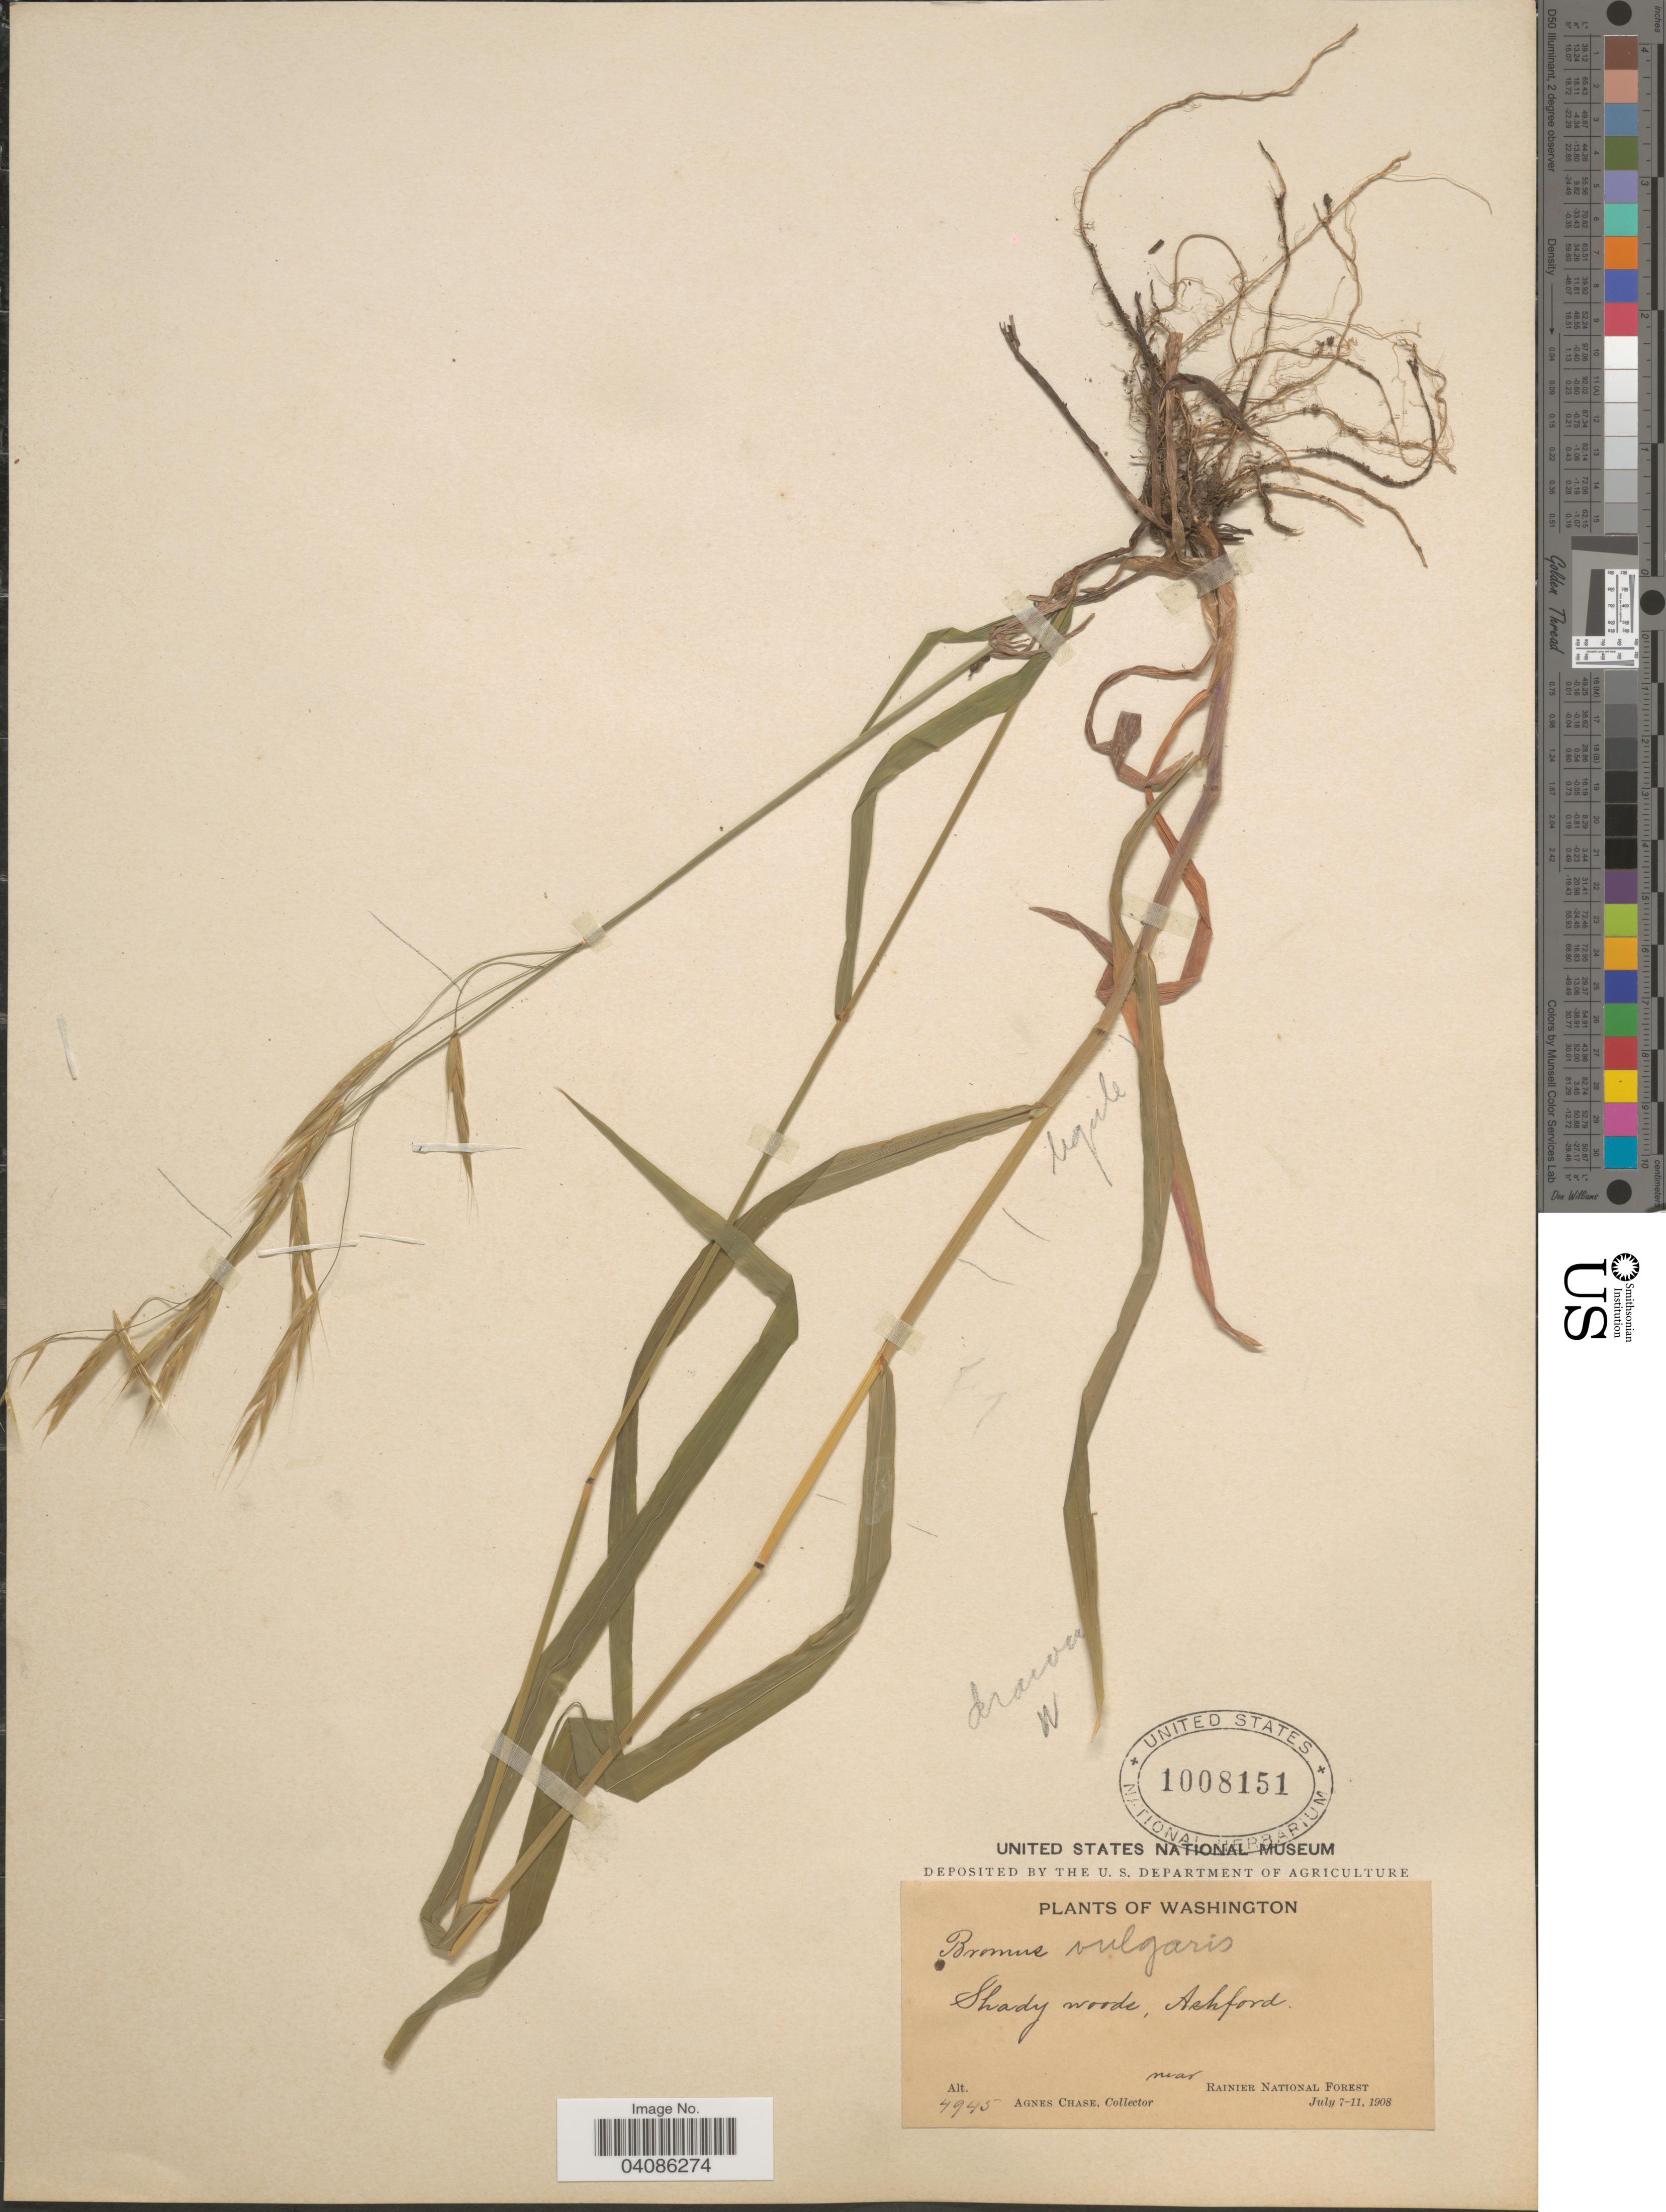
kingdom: Plantae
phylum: Tracheophyta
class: Liliopsida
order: Poales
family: Poaceae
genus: Bromus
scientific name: Bromus texensis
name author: (Shear) Hitchc.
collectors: A. Chase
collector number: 4945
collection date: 1908-07-07/1908-07-11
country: United States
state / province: Washington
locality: Shady woods, Ashford. Near Rainier National Forest.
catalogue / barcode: US 1008151